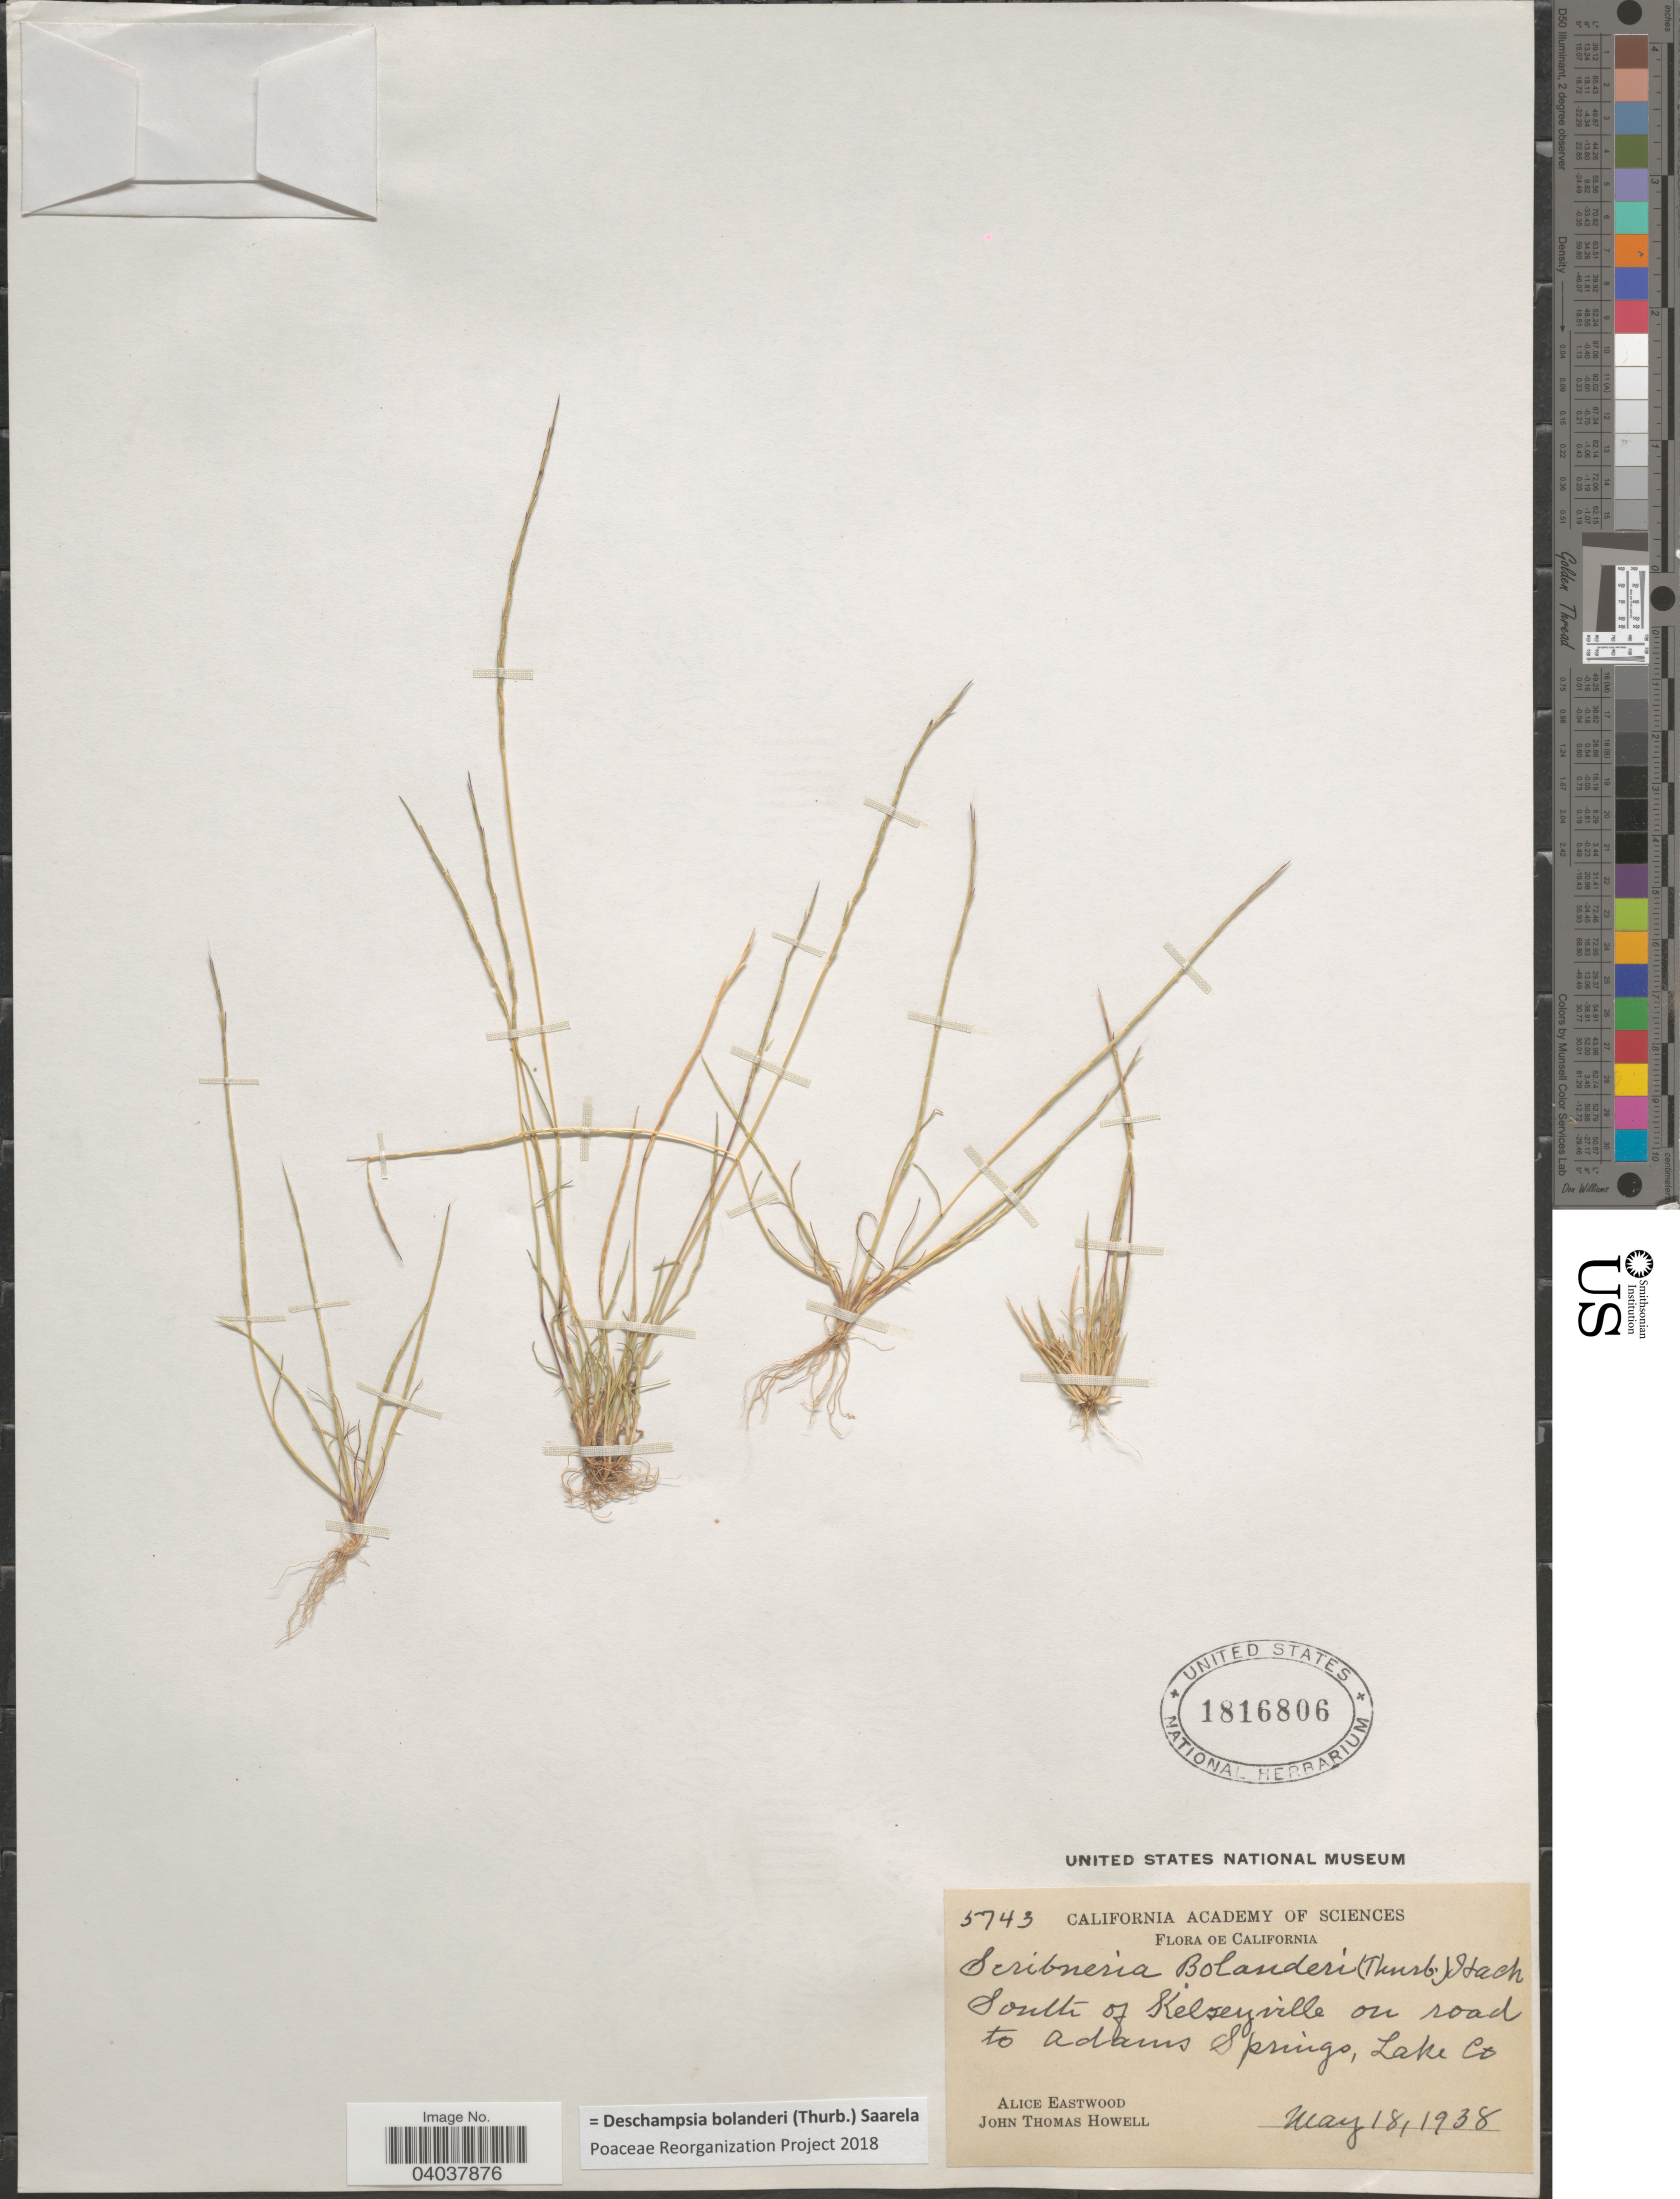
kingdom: Plantae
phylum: Tracheophyta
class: Liliopsida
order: Poales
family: Poaceae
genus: Deschampsia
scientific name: Deschampsia bolanderi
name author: (Thurb.) Saarela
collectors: J. T. Howell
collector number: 5743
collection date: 1938-05-18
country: United States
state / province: California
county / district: Lake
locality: South of Kelseyville on road to Adams Springs, Lake Co.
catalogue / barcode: US 1816806